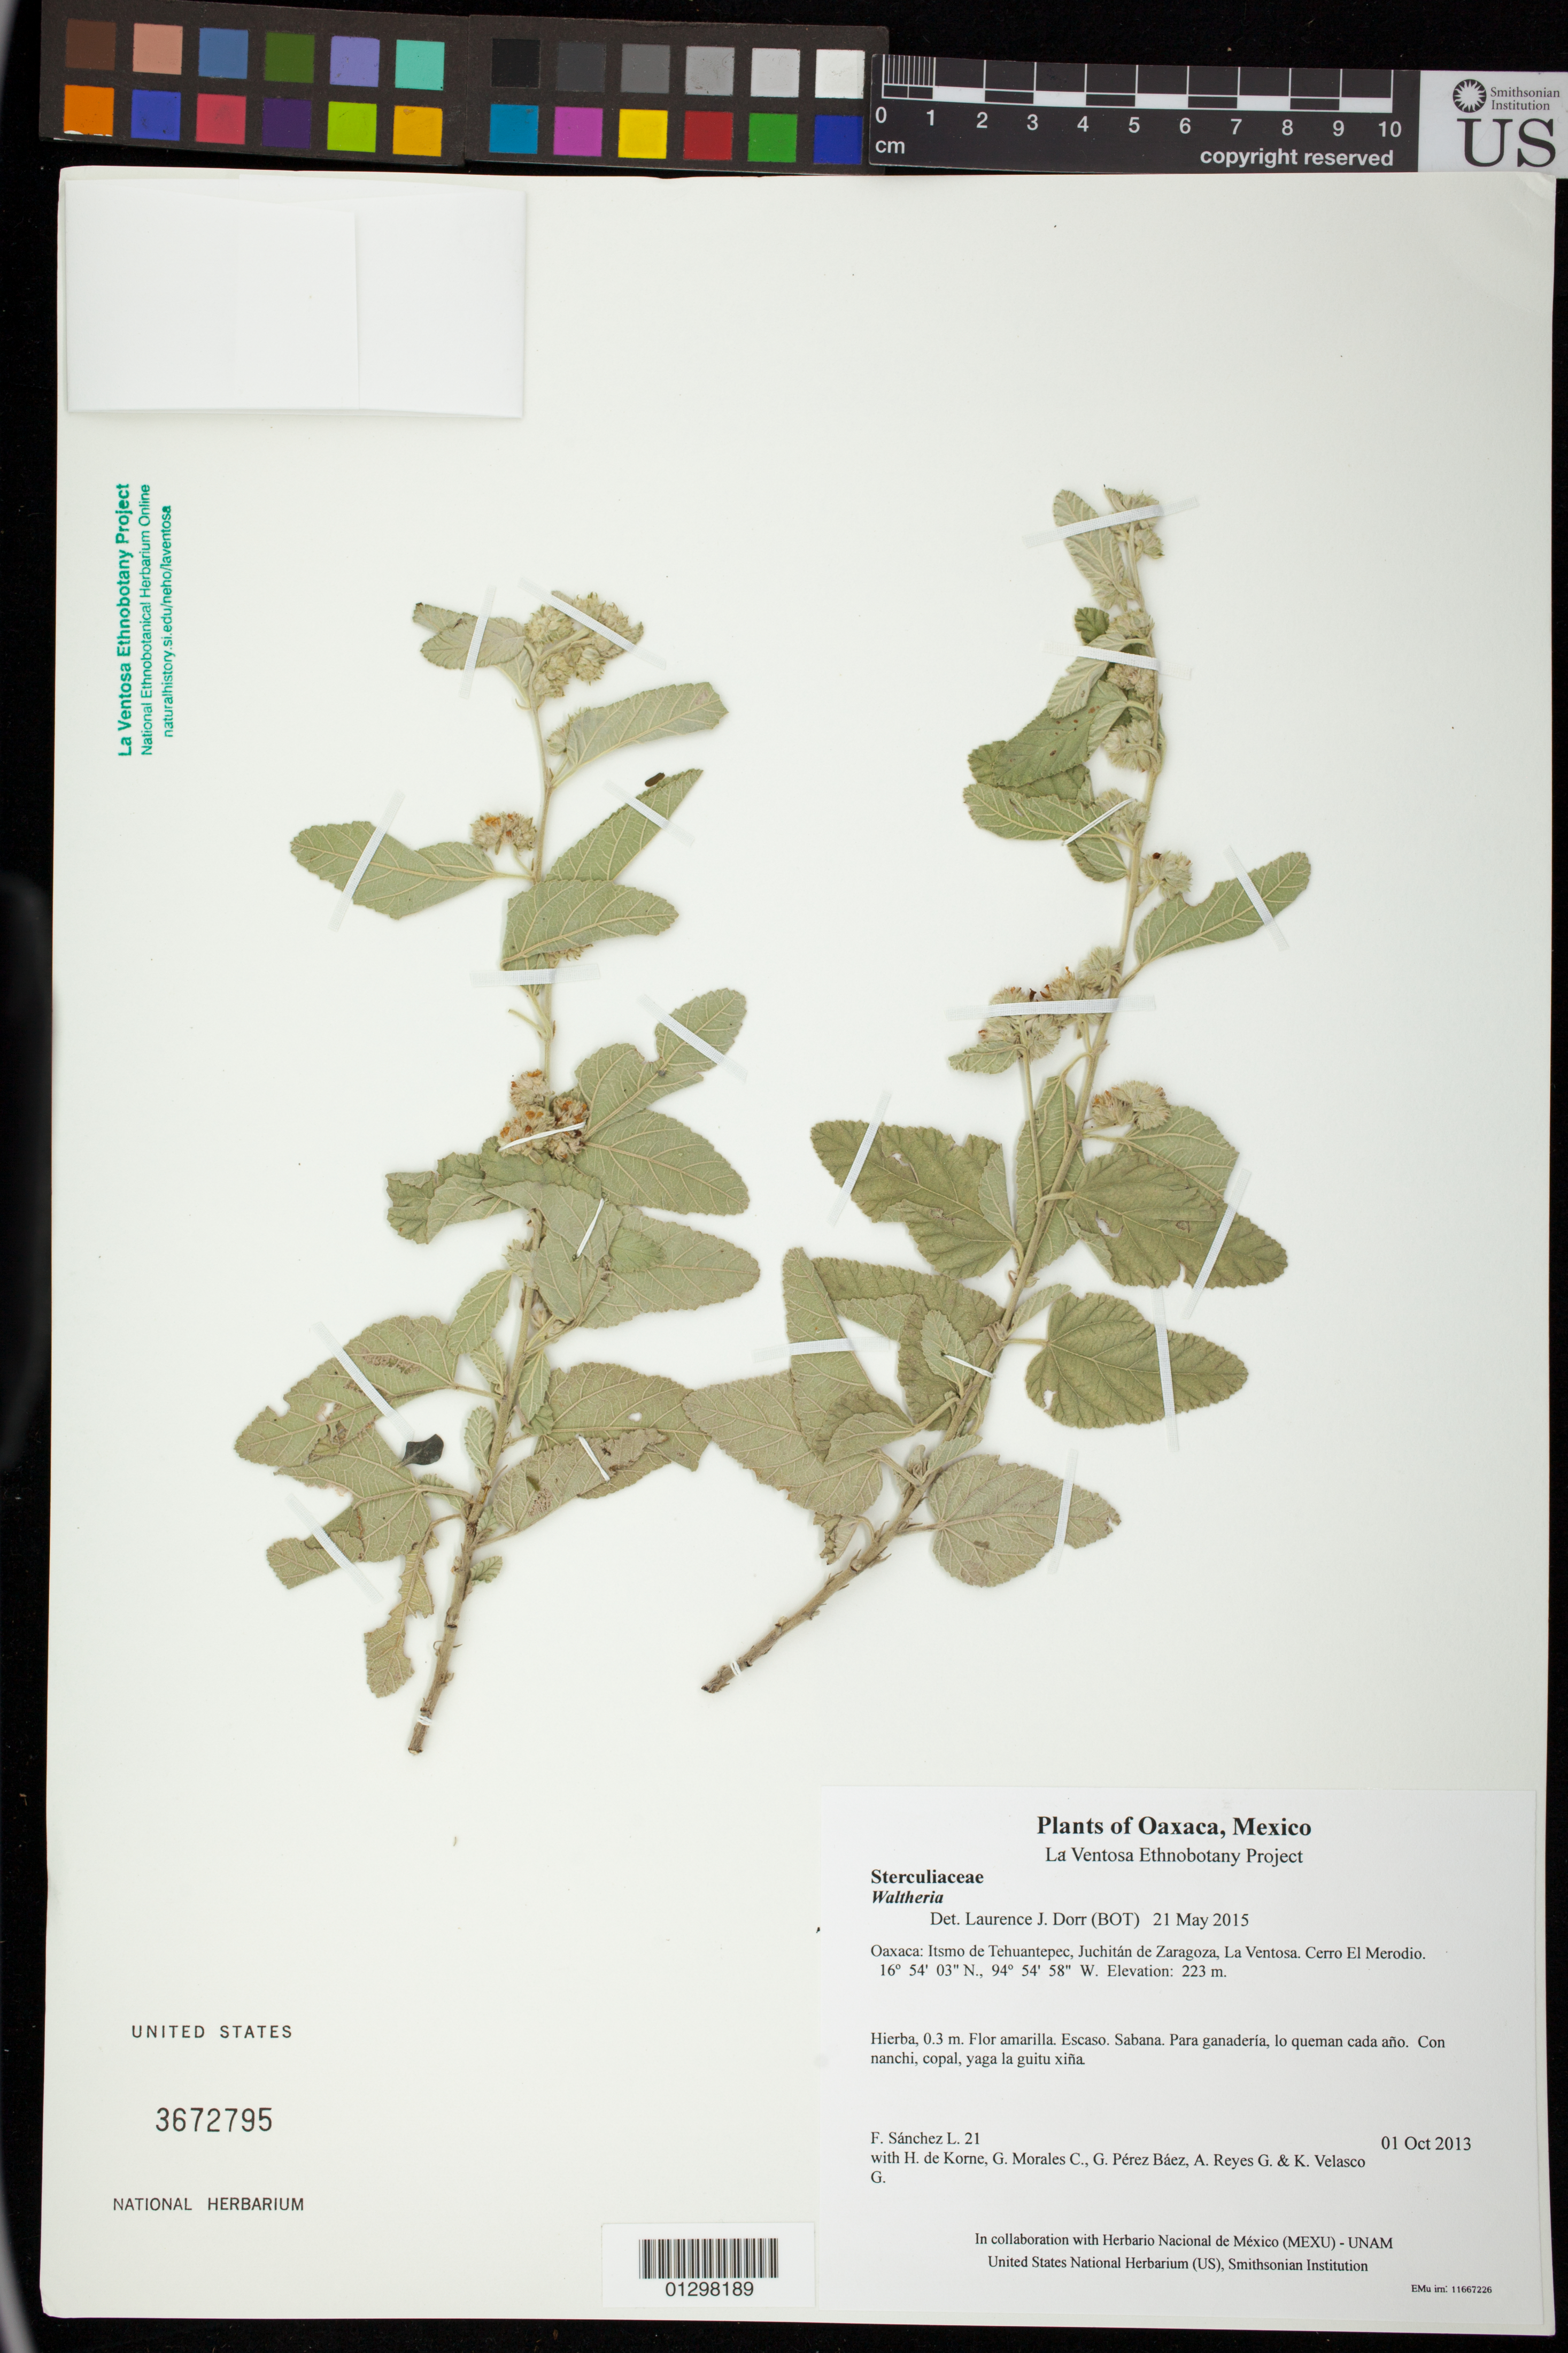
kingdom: Plantae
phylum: Tracheophyta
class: Magnoliopsida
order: Malvales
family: Malvaceae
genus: Waltheria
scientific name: Waltheria sp.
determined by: Dorr, L. J., (BOT), Smithsonian Institution - National Museum of Natural History (UNITED STATES)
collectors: F. Sánchez L., H. de Korne, G. Morales C., G. Pérez Báez, A. Reyes G. & K. Velasco G.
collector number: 21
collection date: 2013-10-01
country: Mexico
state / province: Oaxaca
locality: Itsmo de Tehuantepec, Juchitán de Zaragoza, La Ventosa. Cerro El Merodio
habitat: Sabana. Para ganadería, lo queman cada año.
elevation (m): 223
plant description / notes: JEBOT, MEXU, SERO; Gui'xhi. 0.3 m. Guie' naguchi. Huaxie'.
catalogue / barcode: US 3672795